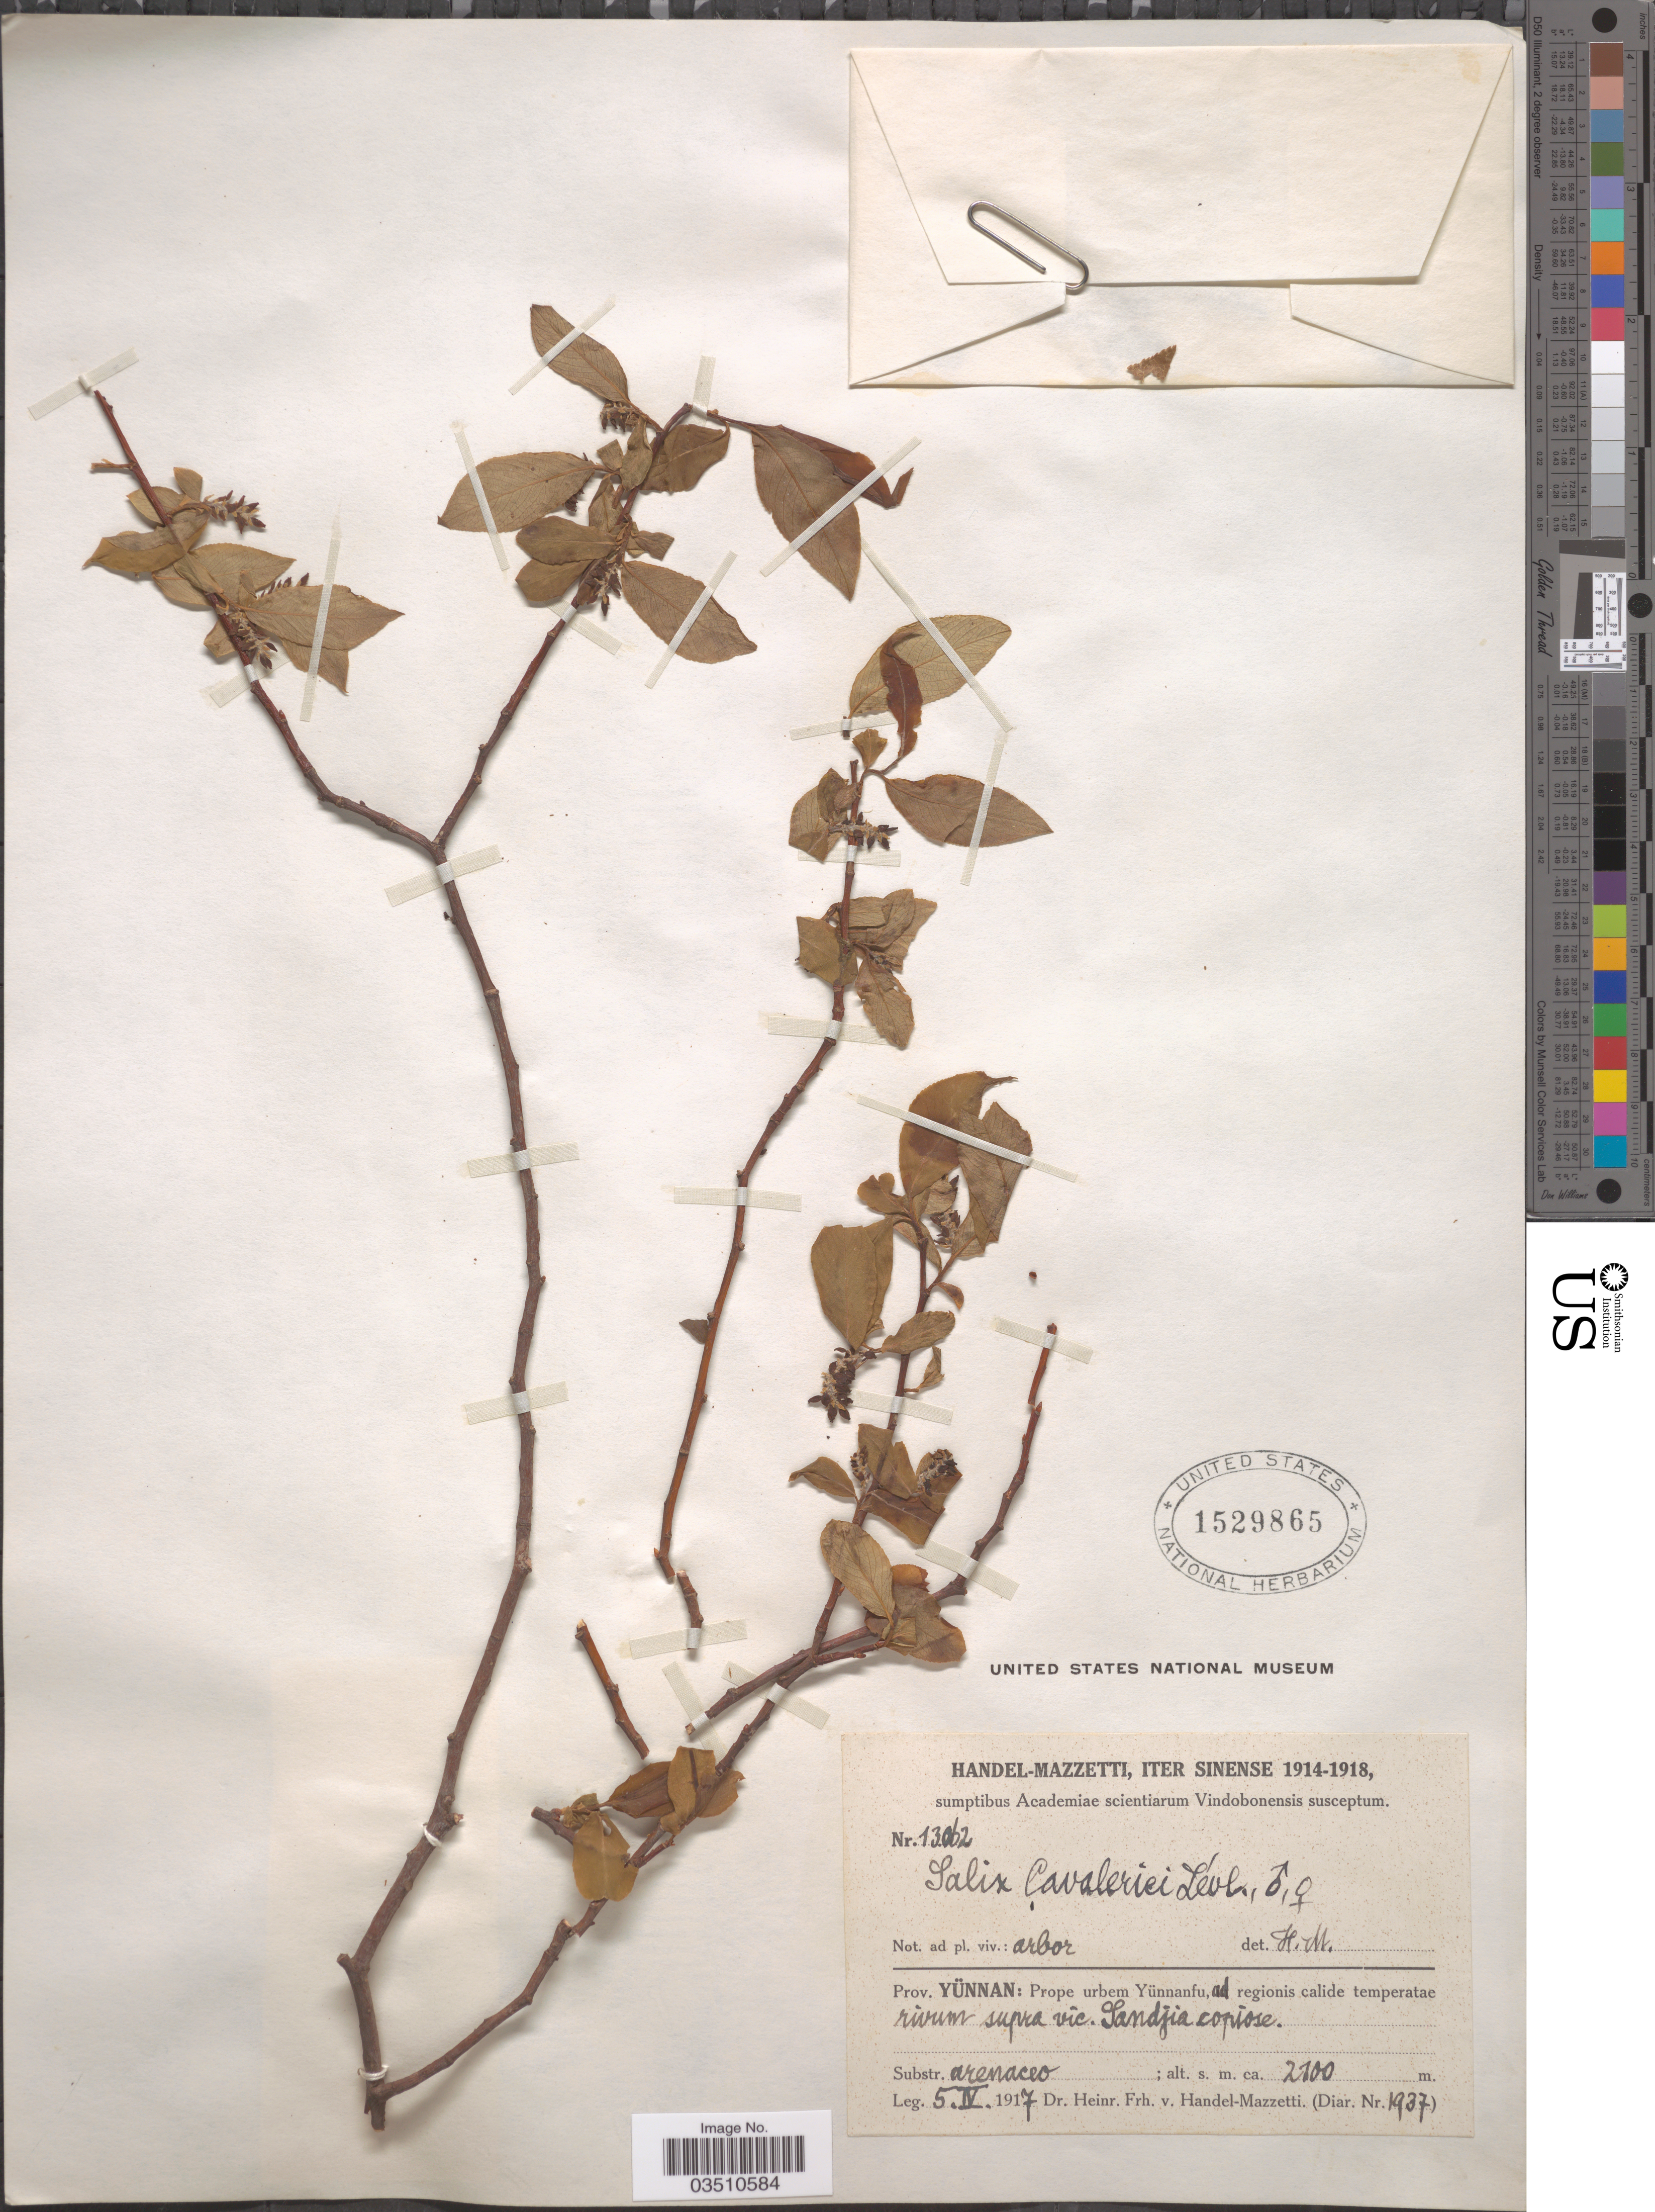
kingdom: Plantae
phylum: Tracheophyta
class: Magnoliopsida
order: Malpighiales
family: Salicaceae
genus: Salix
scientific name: Salix cavaleriei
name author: H. Lév.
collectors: H. Handel-Mazzetti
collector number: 13062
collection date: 1917-04-05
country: China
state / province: Yunnan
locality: Sinense. Prov. Yünnan: Prope urbem Yünnanfu, ad regionis calide temperatae rivum supra vic. Sandjia copiose.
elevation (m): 2100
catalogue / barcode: US 1529865